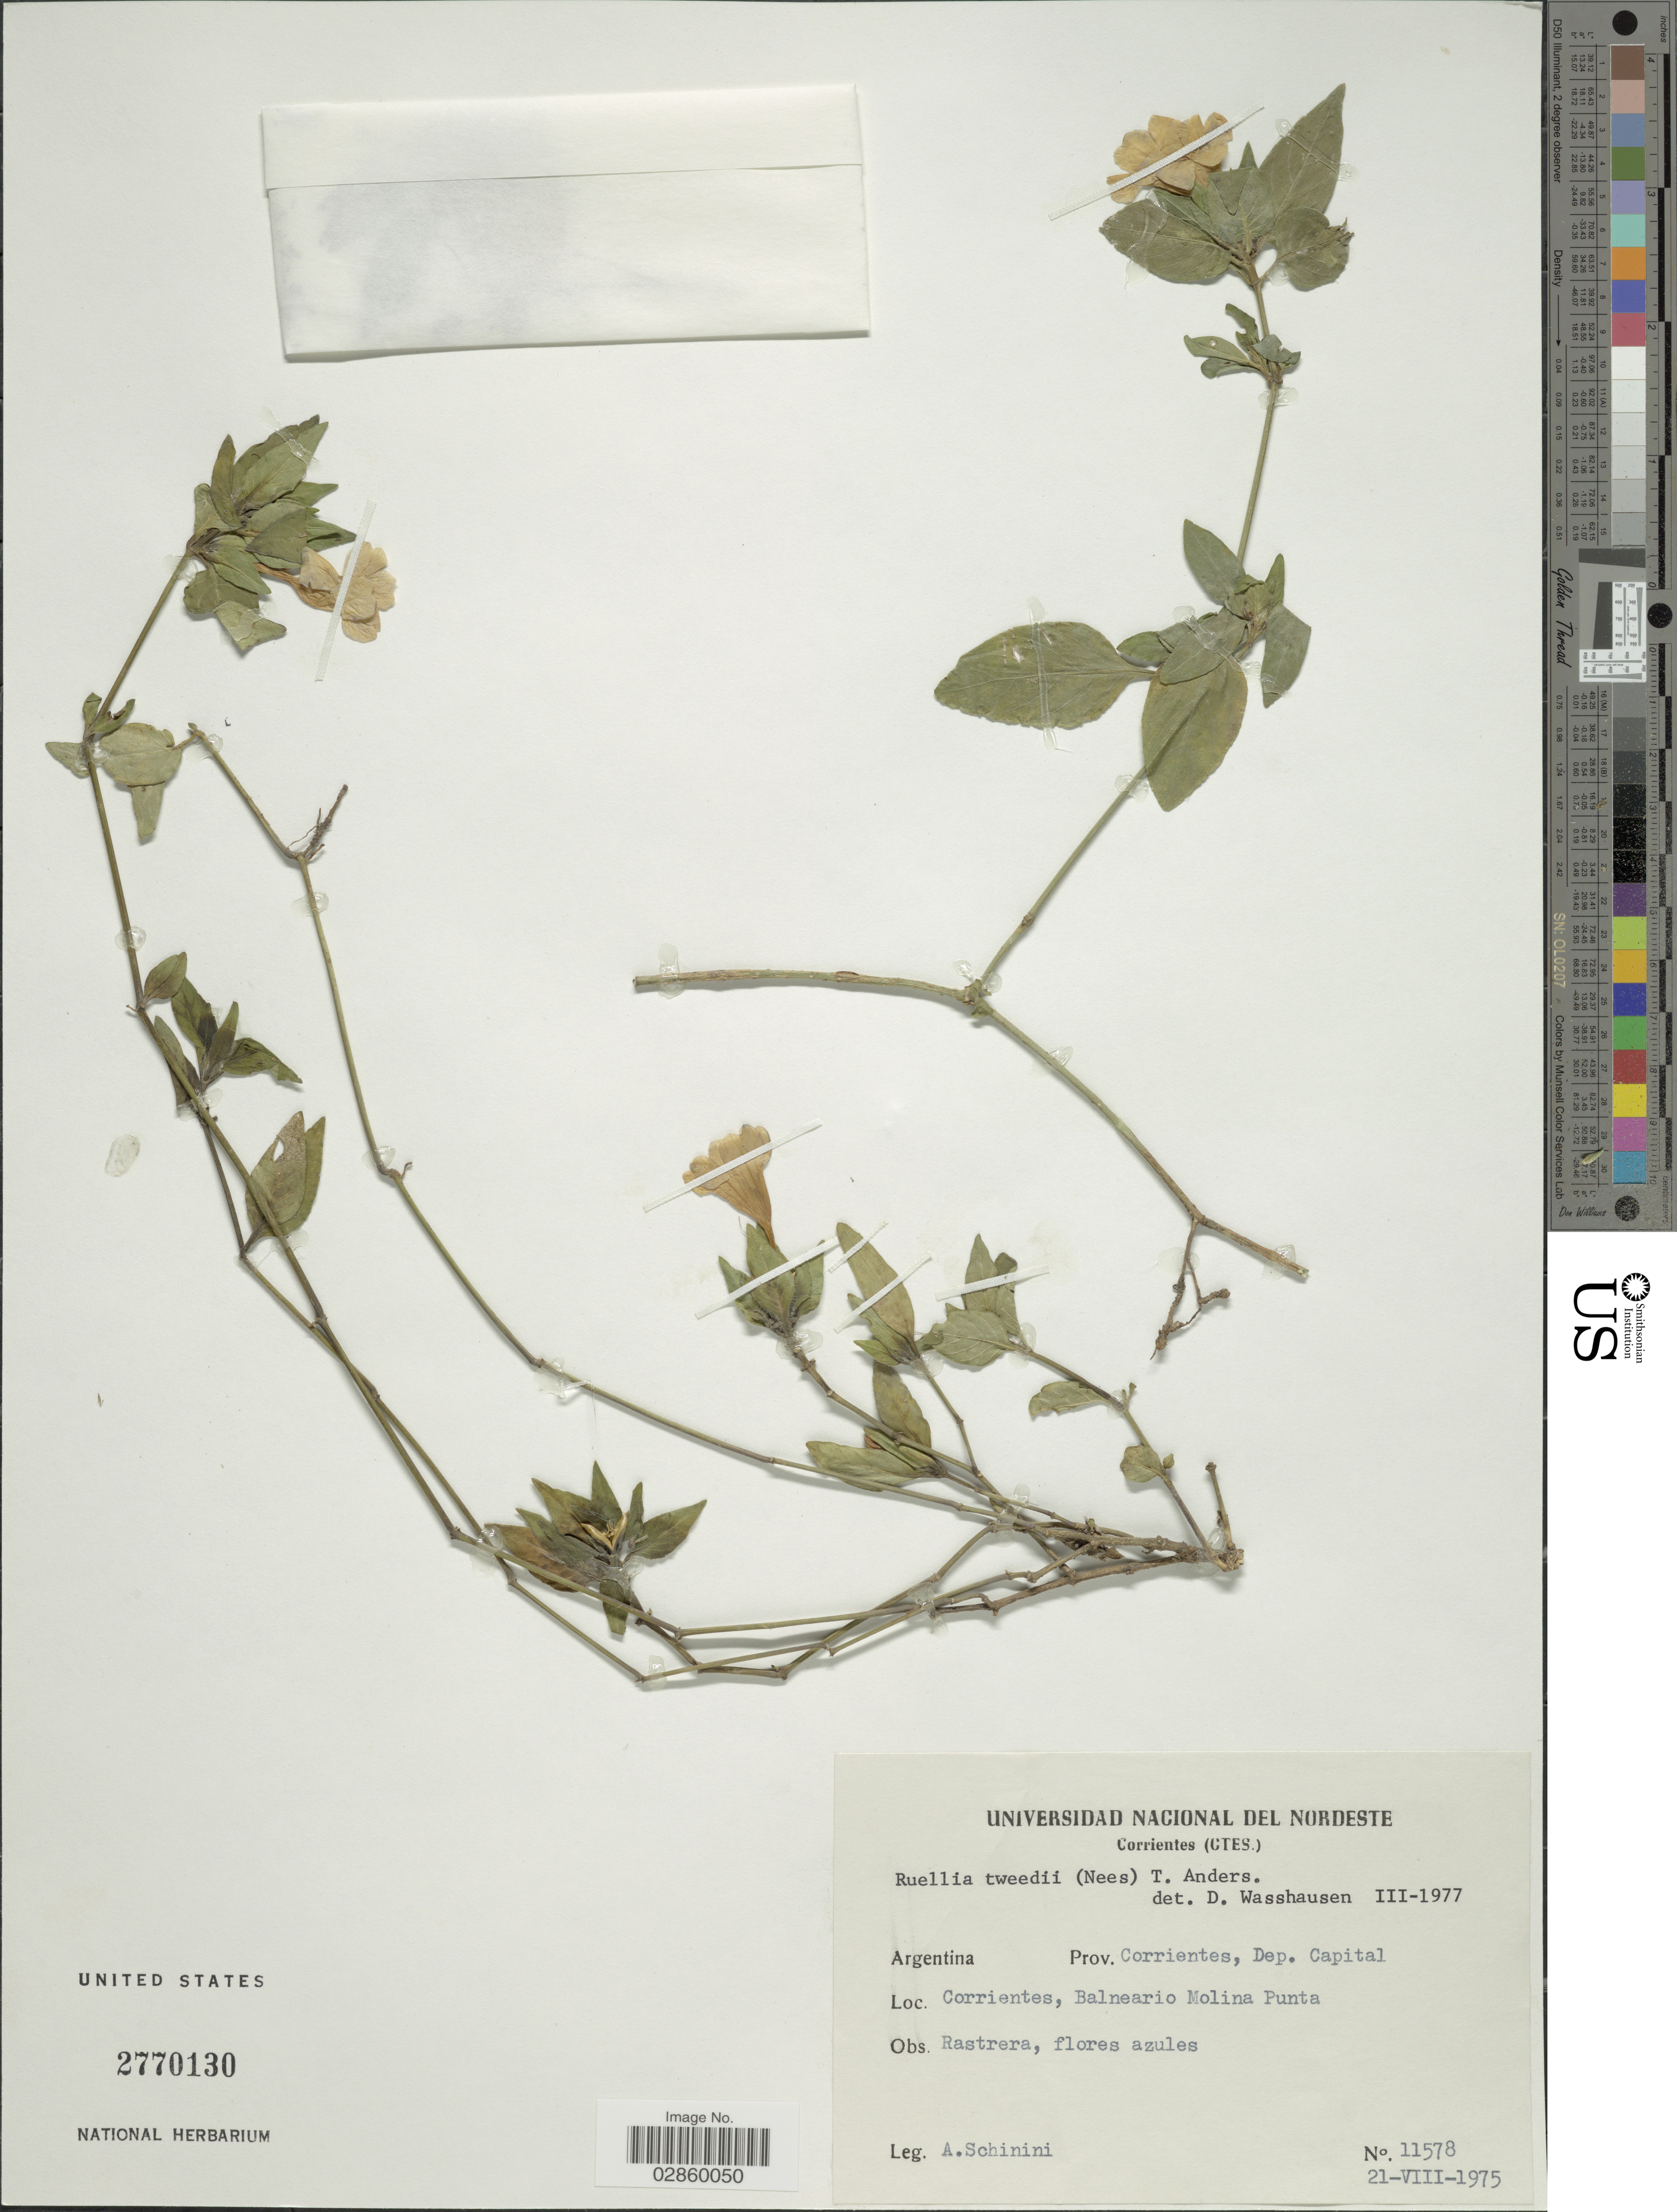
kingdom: Plantae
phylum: Tracheophyta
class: Magnoliopsida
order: Lamiales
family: Acanthaceae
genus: Ruellia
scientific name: Ruellia erythropus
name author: (Nees) Lindau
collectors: A. Schinini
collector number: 11578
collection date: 1975-08-21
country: Argentina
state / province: Corrientes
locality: Prov. Corrientes, Dep. Capital, Corrientes, Balneario Molina Punta.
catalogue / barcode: US 2770130